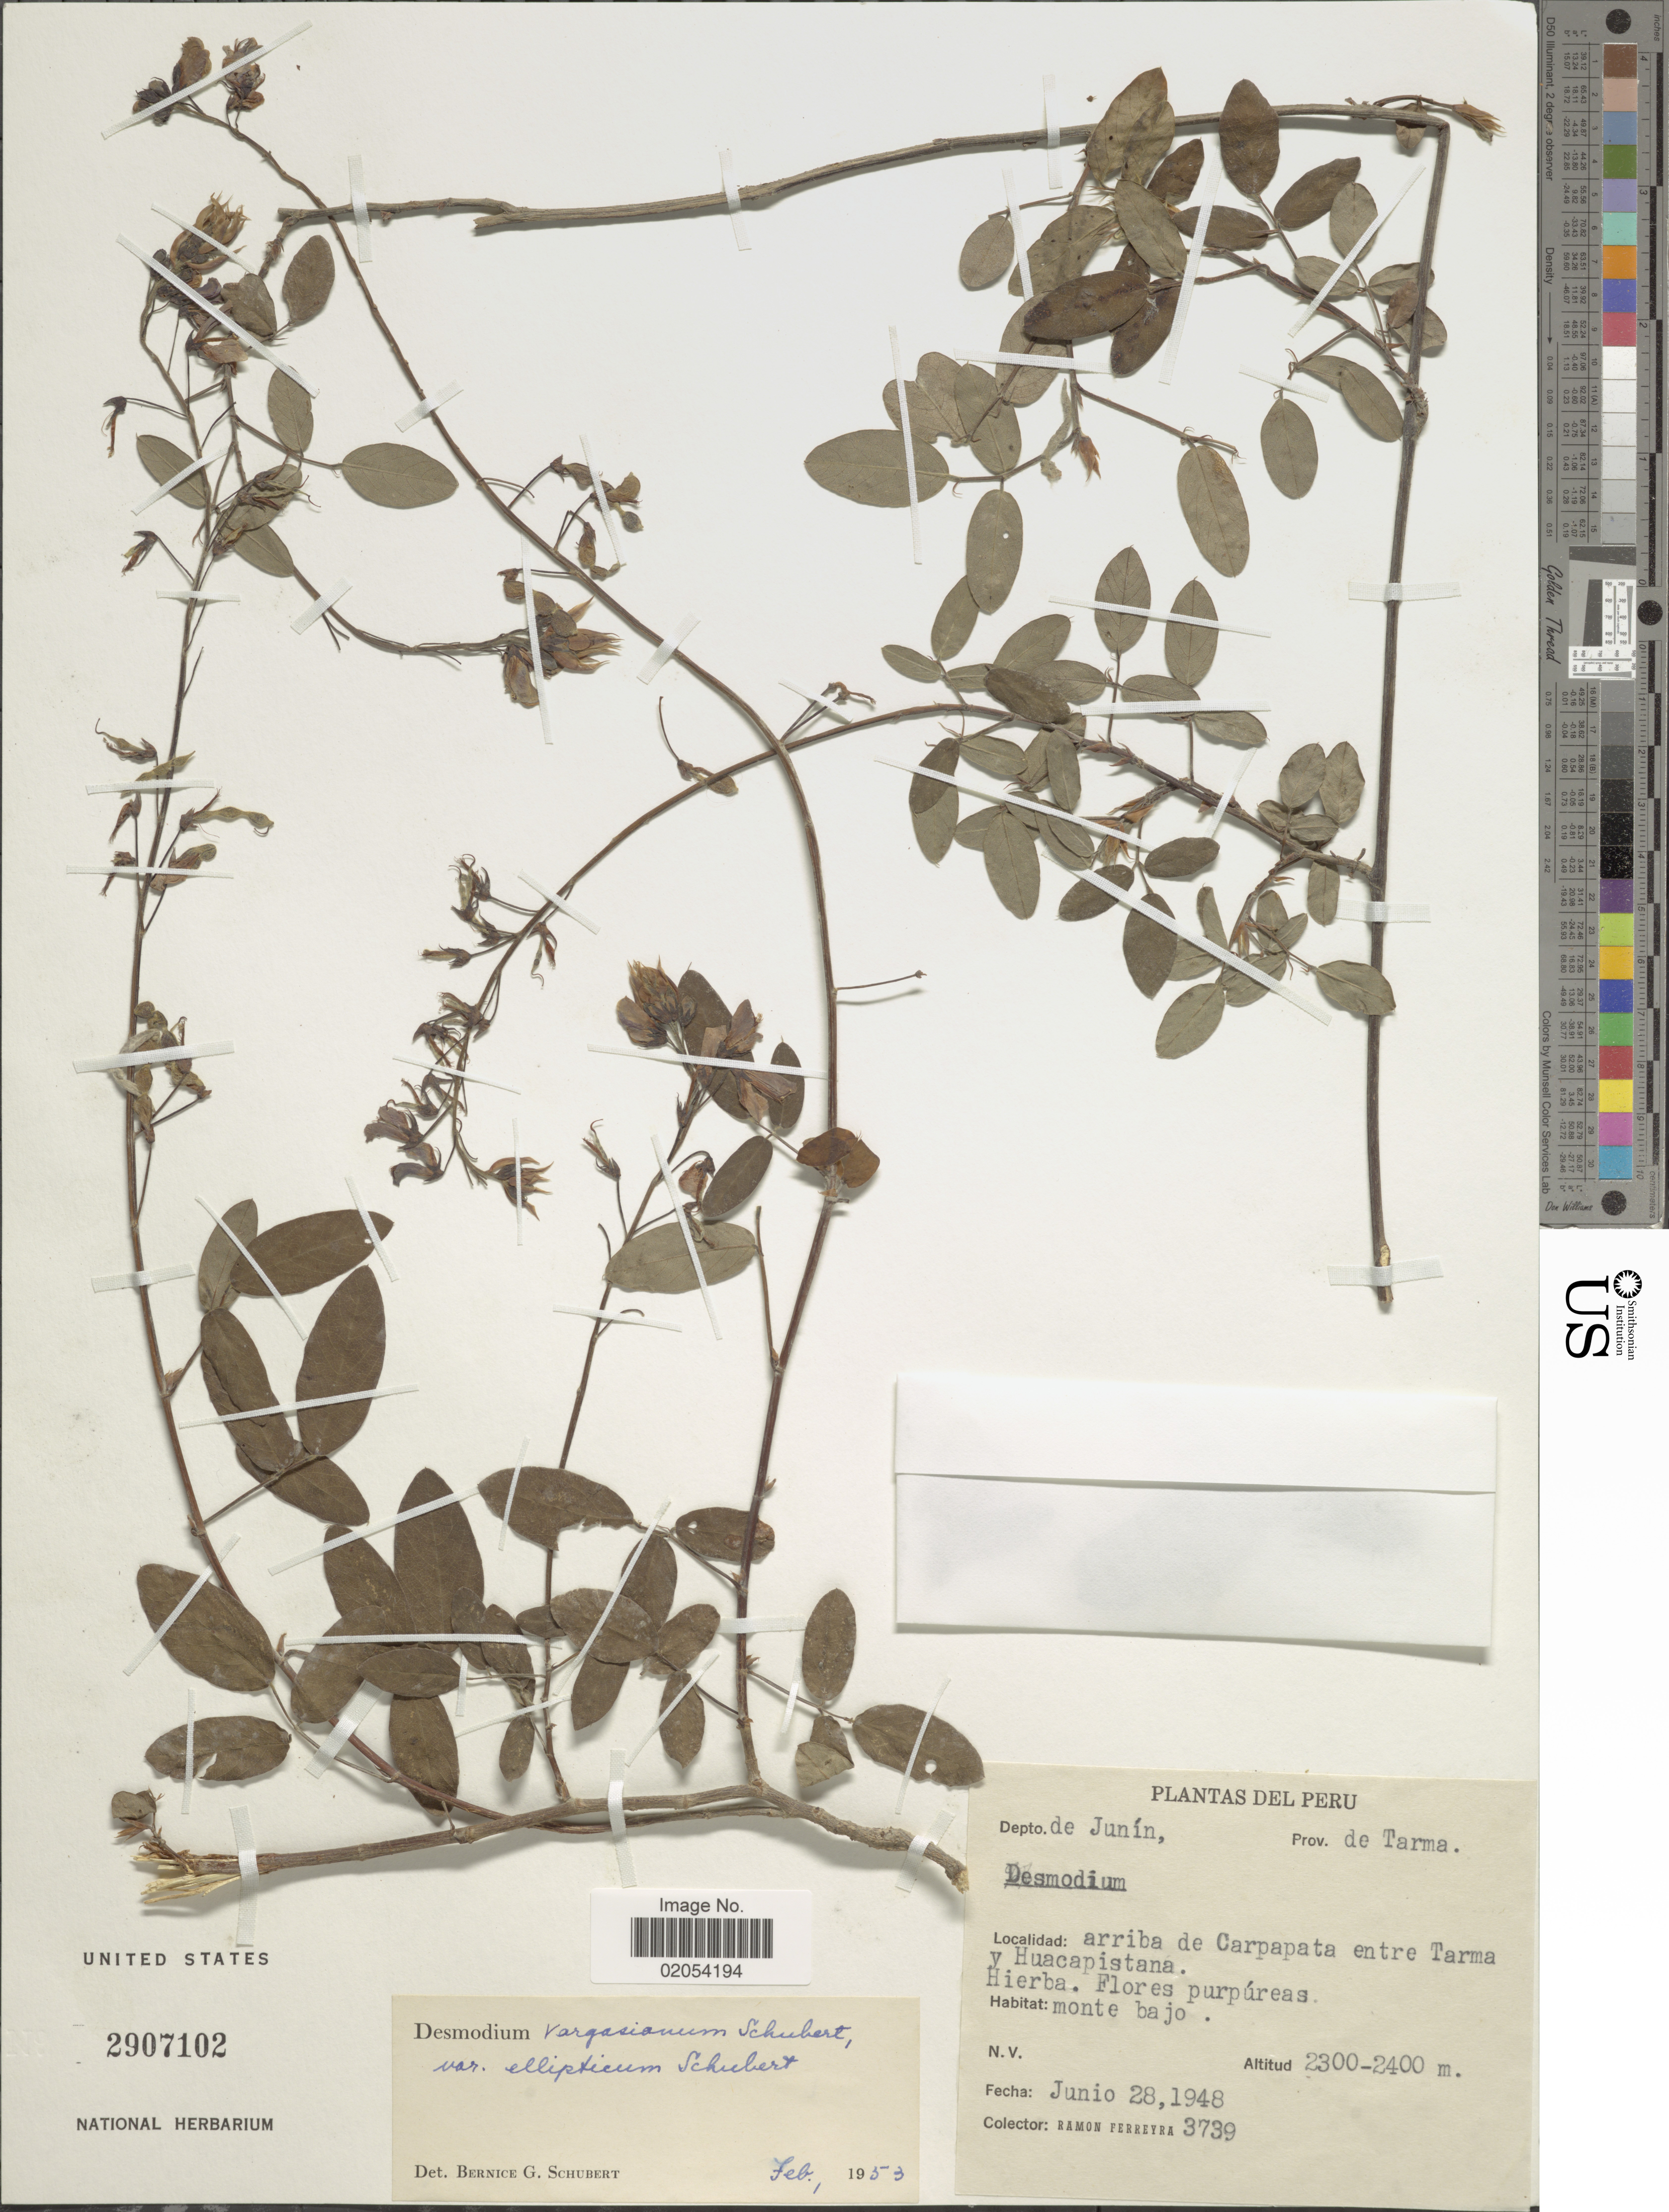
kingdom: Plantae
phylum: Tracheophyta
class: Magnoliopsida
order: Fabales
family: Fabaceae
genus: Desmodium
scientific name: Desmodium vargasianum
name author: B.G. Schub.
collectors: R. A. Ferreyra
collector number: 3739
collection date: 1948-06-28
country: Peru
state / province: Junín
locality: Depto. de Junin, Prov. de Tarma. Arriba de Carpapata entreTarma y Huacapistana.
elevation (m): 2300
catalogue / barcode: US 2907102